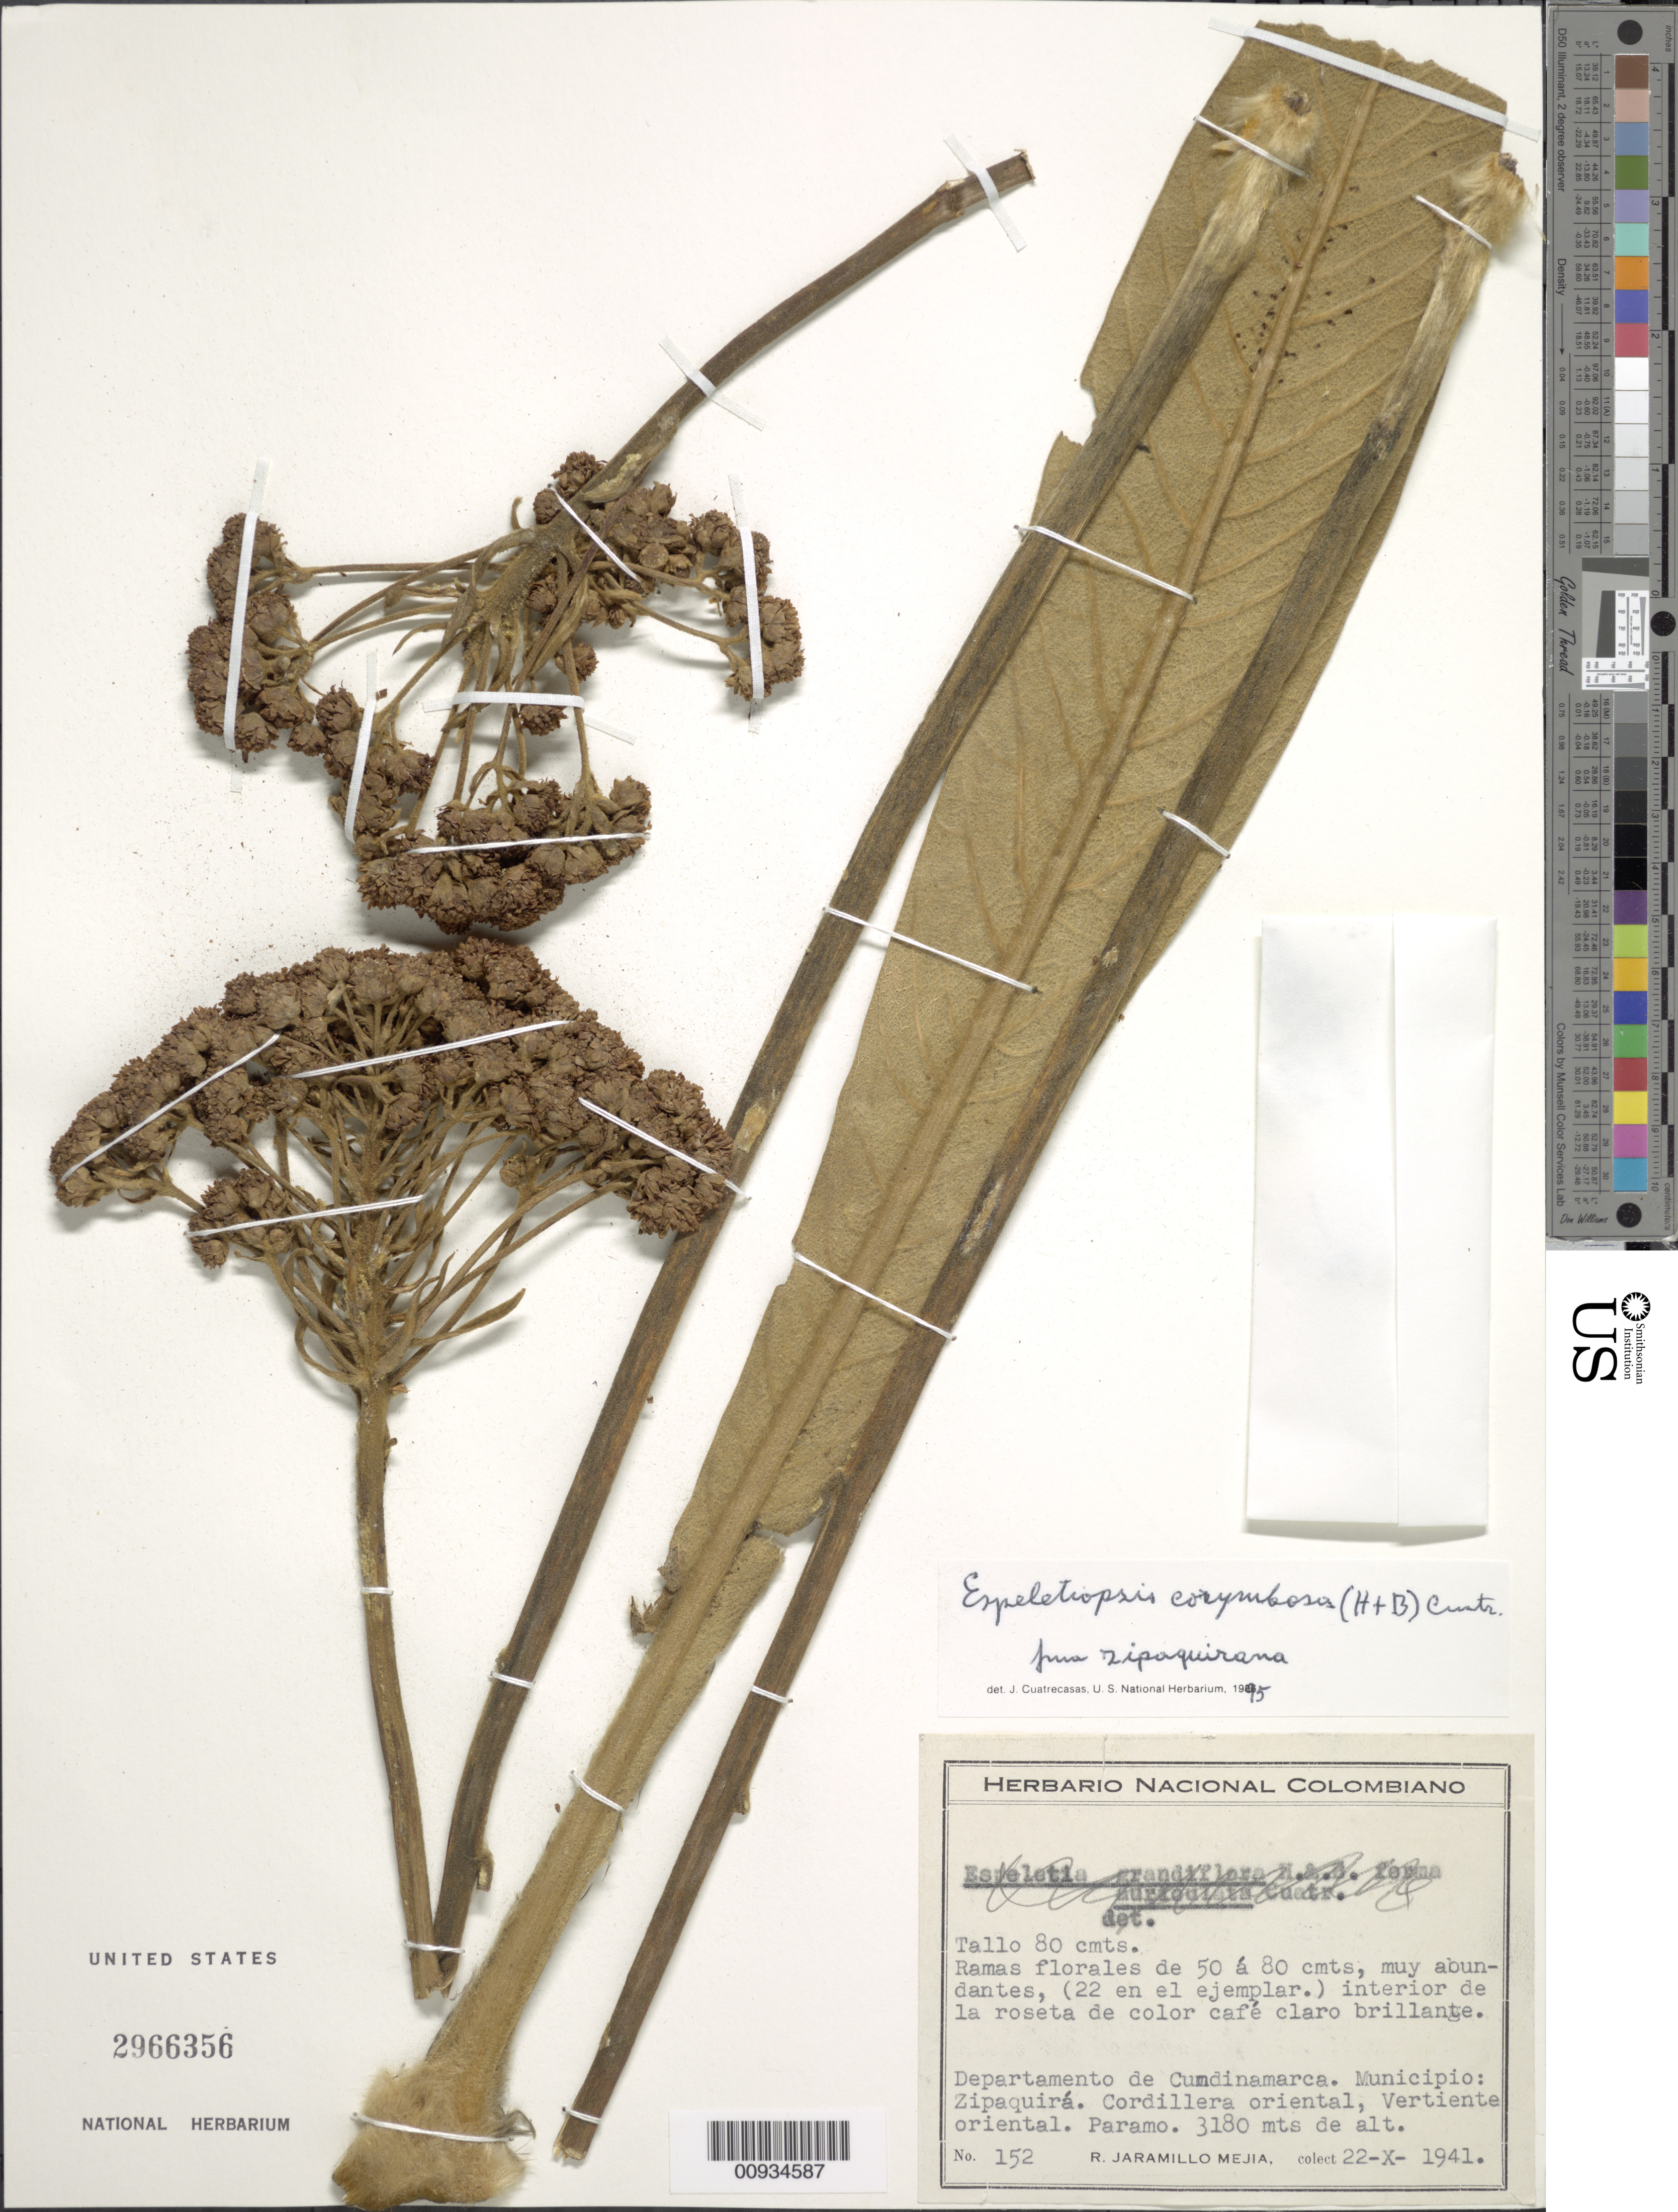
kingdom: Plantae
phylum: Tracheophyta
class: Magnoliopsida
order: Asterales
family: Asteraceae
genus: Espeletiopsis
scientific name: Espeletiopsis corymbosa subsp. zipaquirana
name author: (Cuatrec.) Cuatrec.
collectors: R. Jaramillo M.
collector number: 152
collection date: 1941-10-22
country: Colombia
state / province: Cundinamarca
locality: Departamento de Cundinamarca. Municipio: Zipaquira. Cordillera oriental, Vertiente oriental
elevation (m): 3180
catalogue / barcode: US 2966356